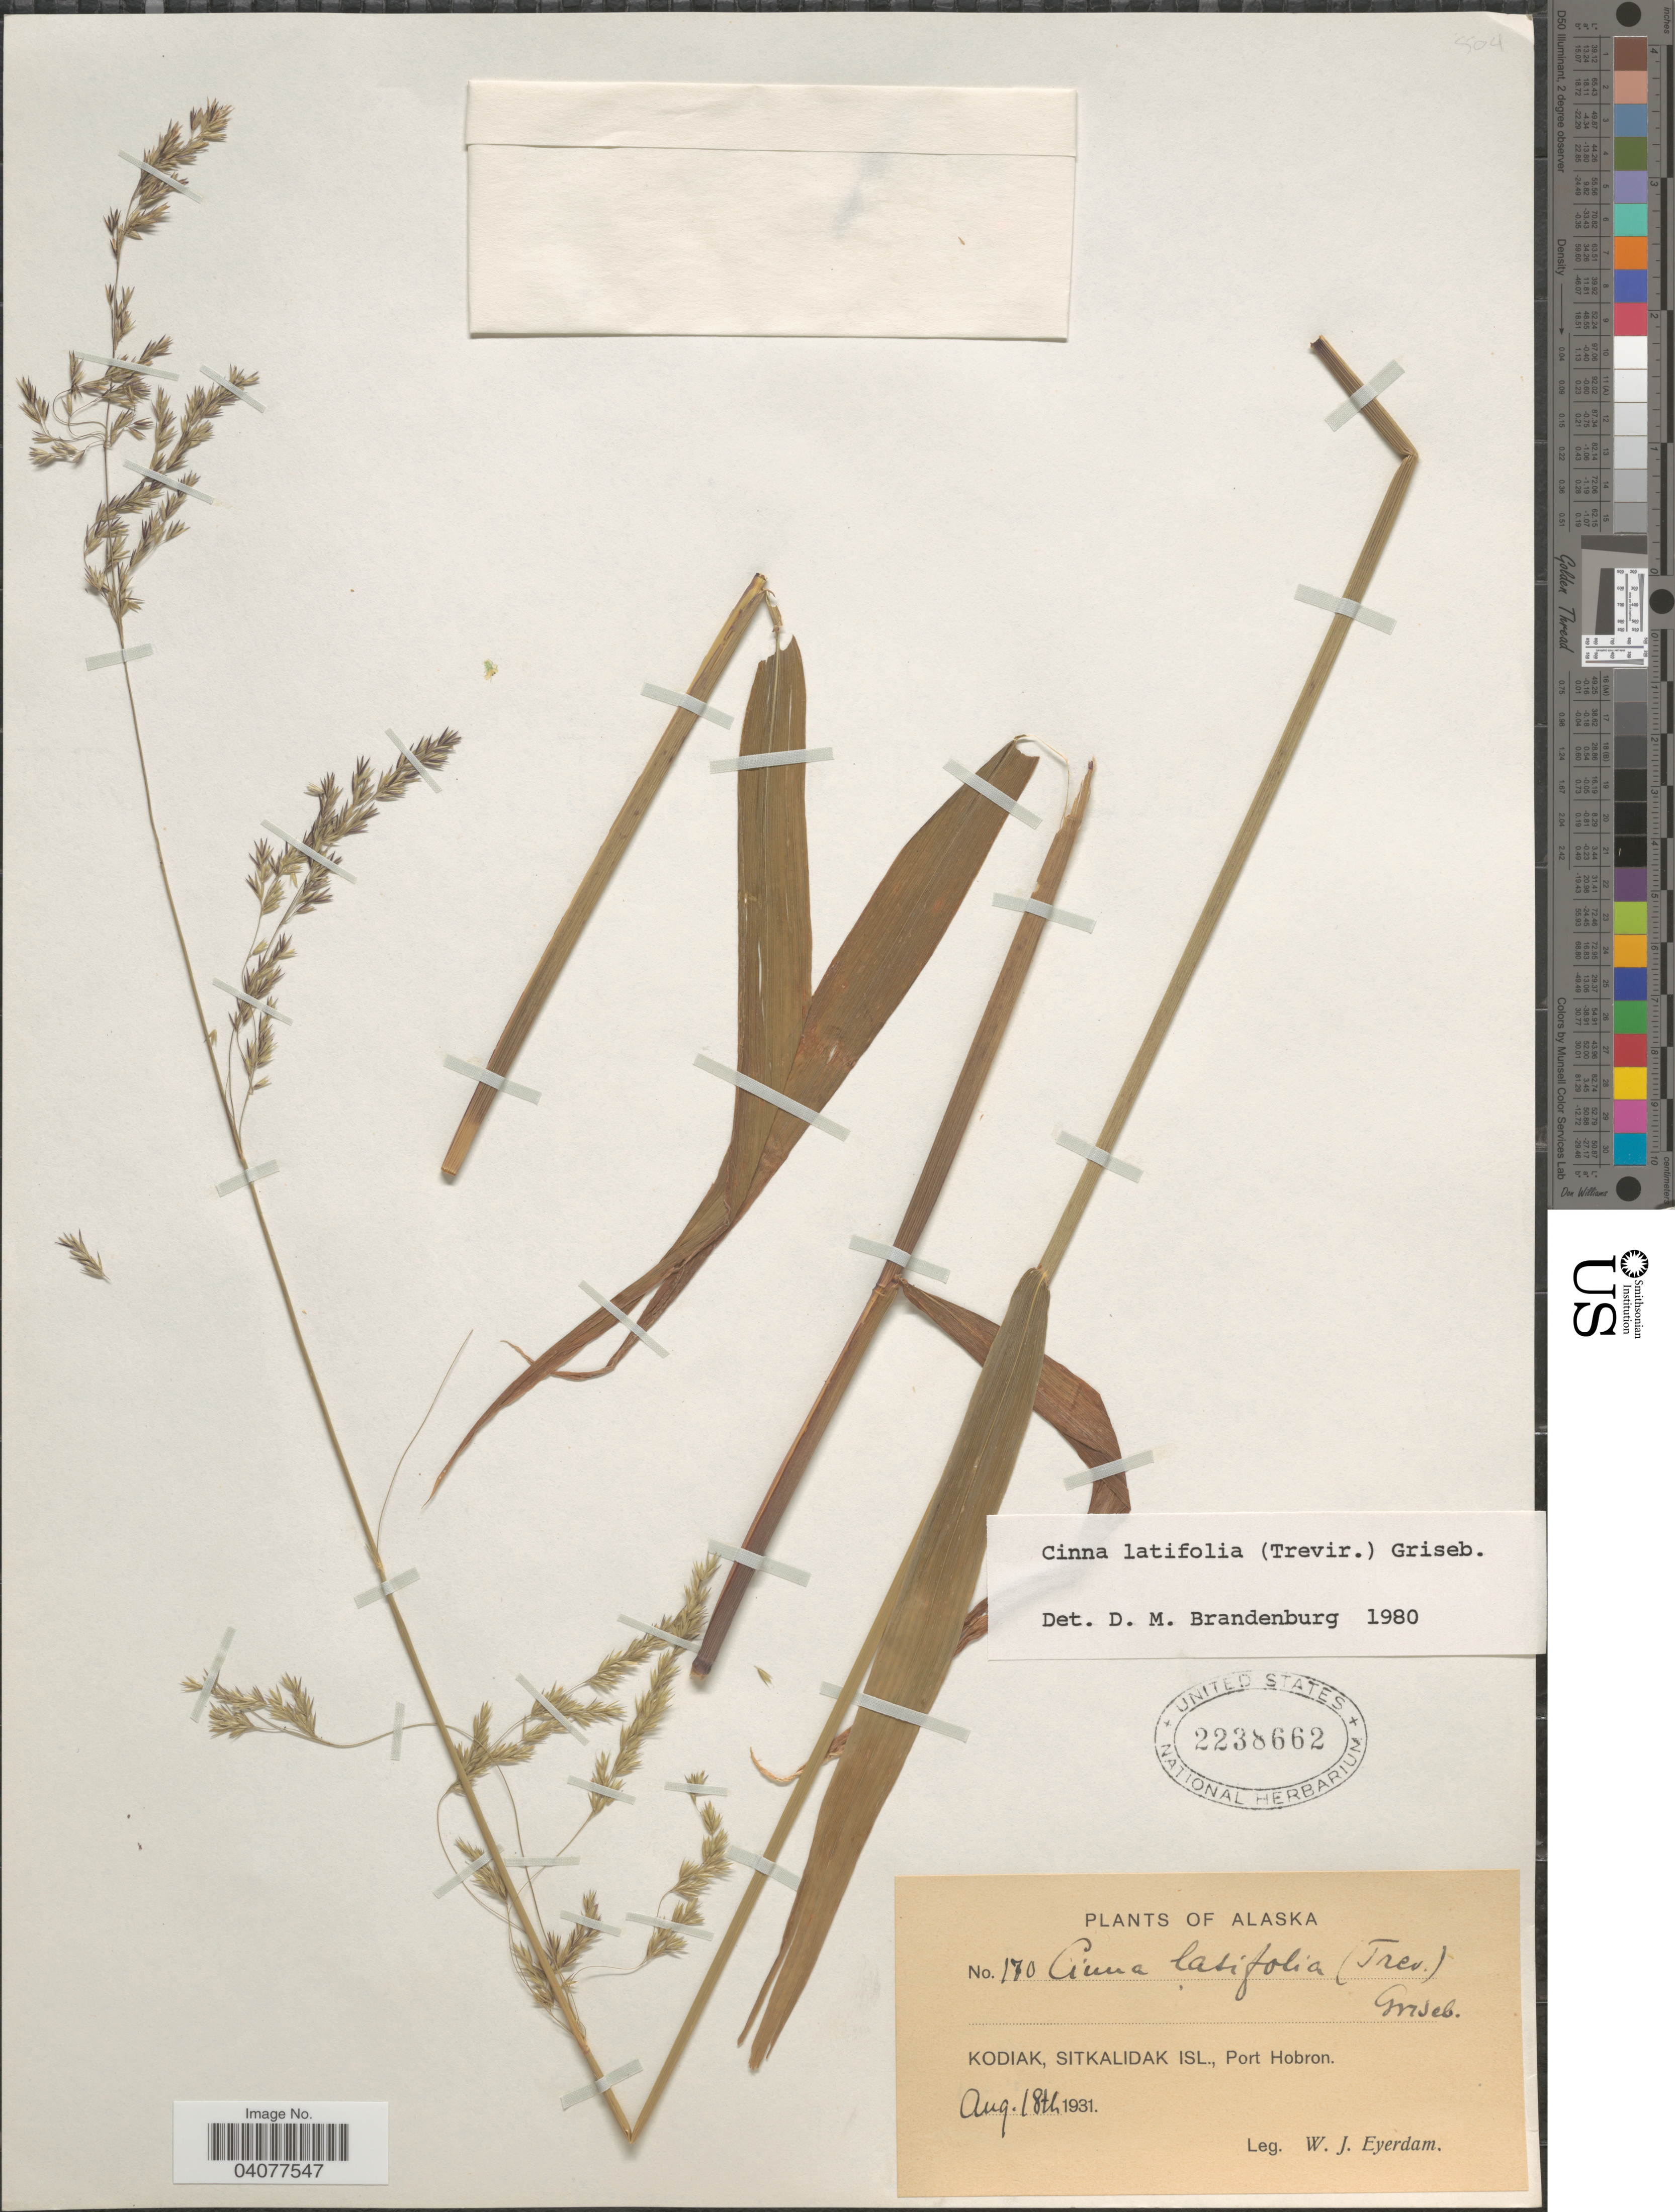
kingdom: Plantae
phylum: Tracheophyta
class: Liliopsida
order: Poales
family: Poaceae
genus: Cinna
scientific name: Cinna latifolia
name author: (Trevir. ex Goeppert) Griseb.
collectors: W. J. Eyerdam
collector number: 170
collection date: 1931-08-18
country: United States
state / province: Alaska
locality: Kodiak, Sitkalidak Isl., Port Hobron.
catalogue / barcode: US 2238662